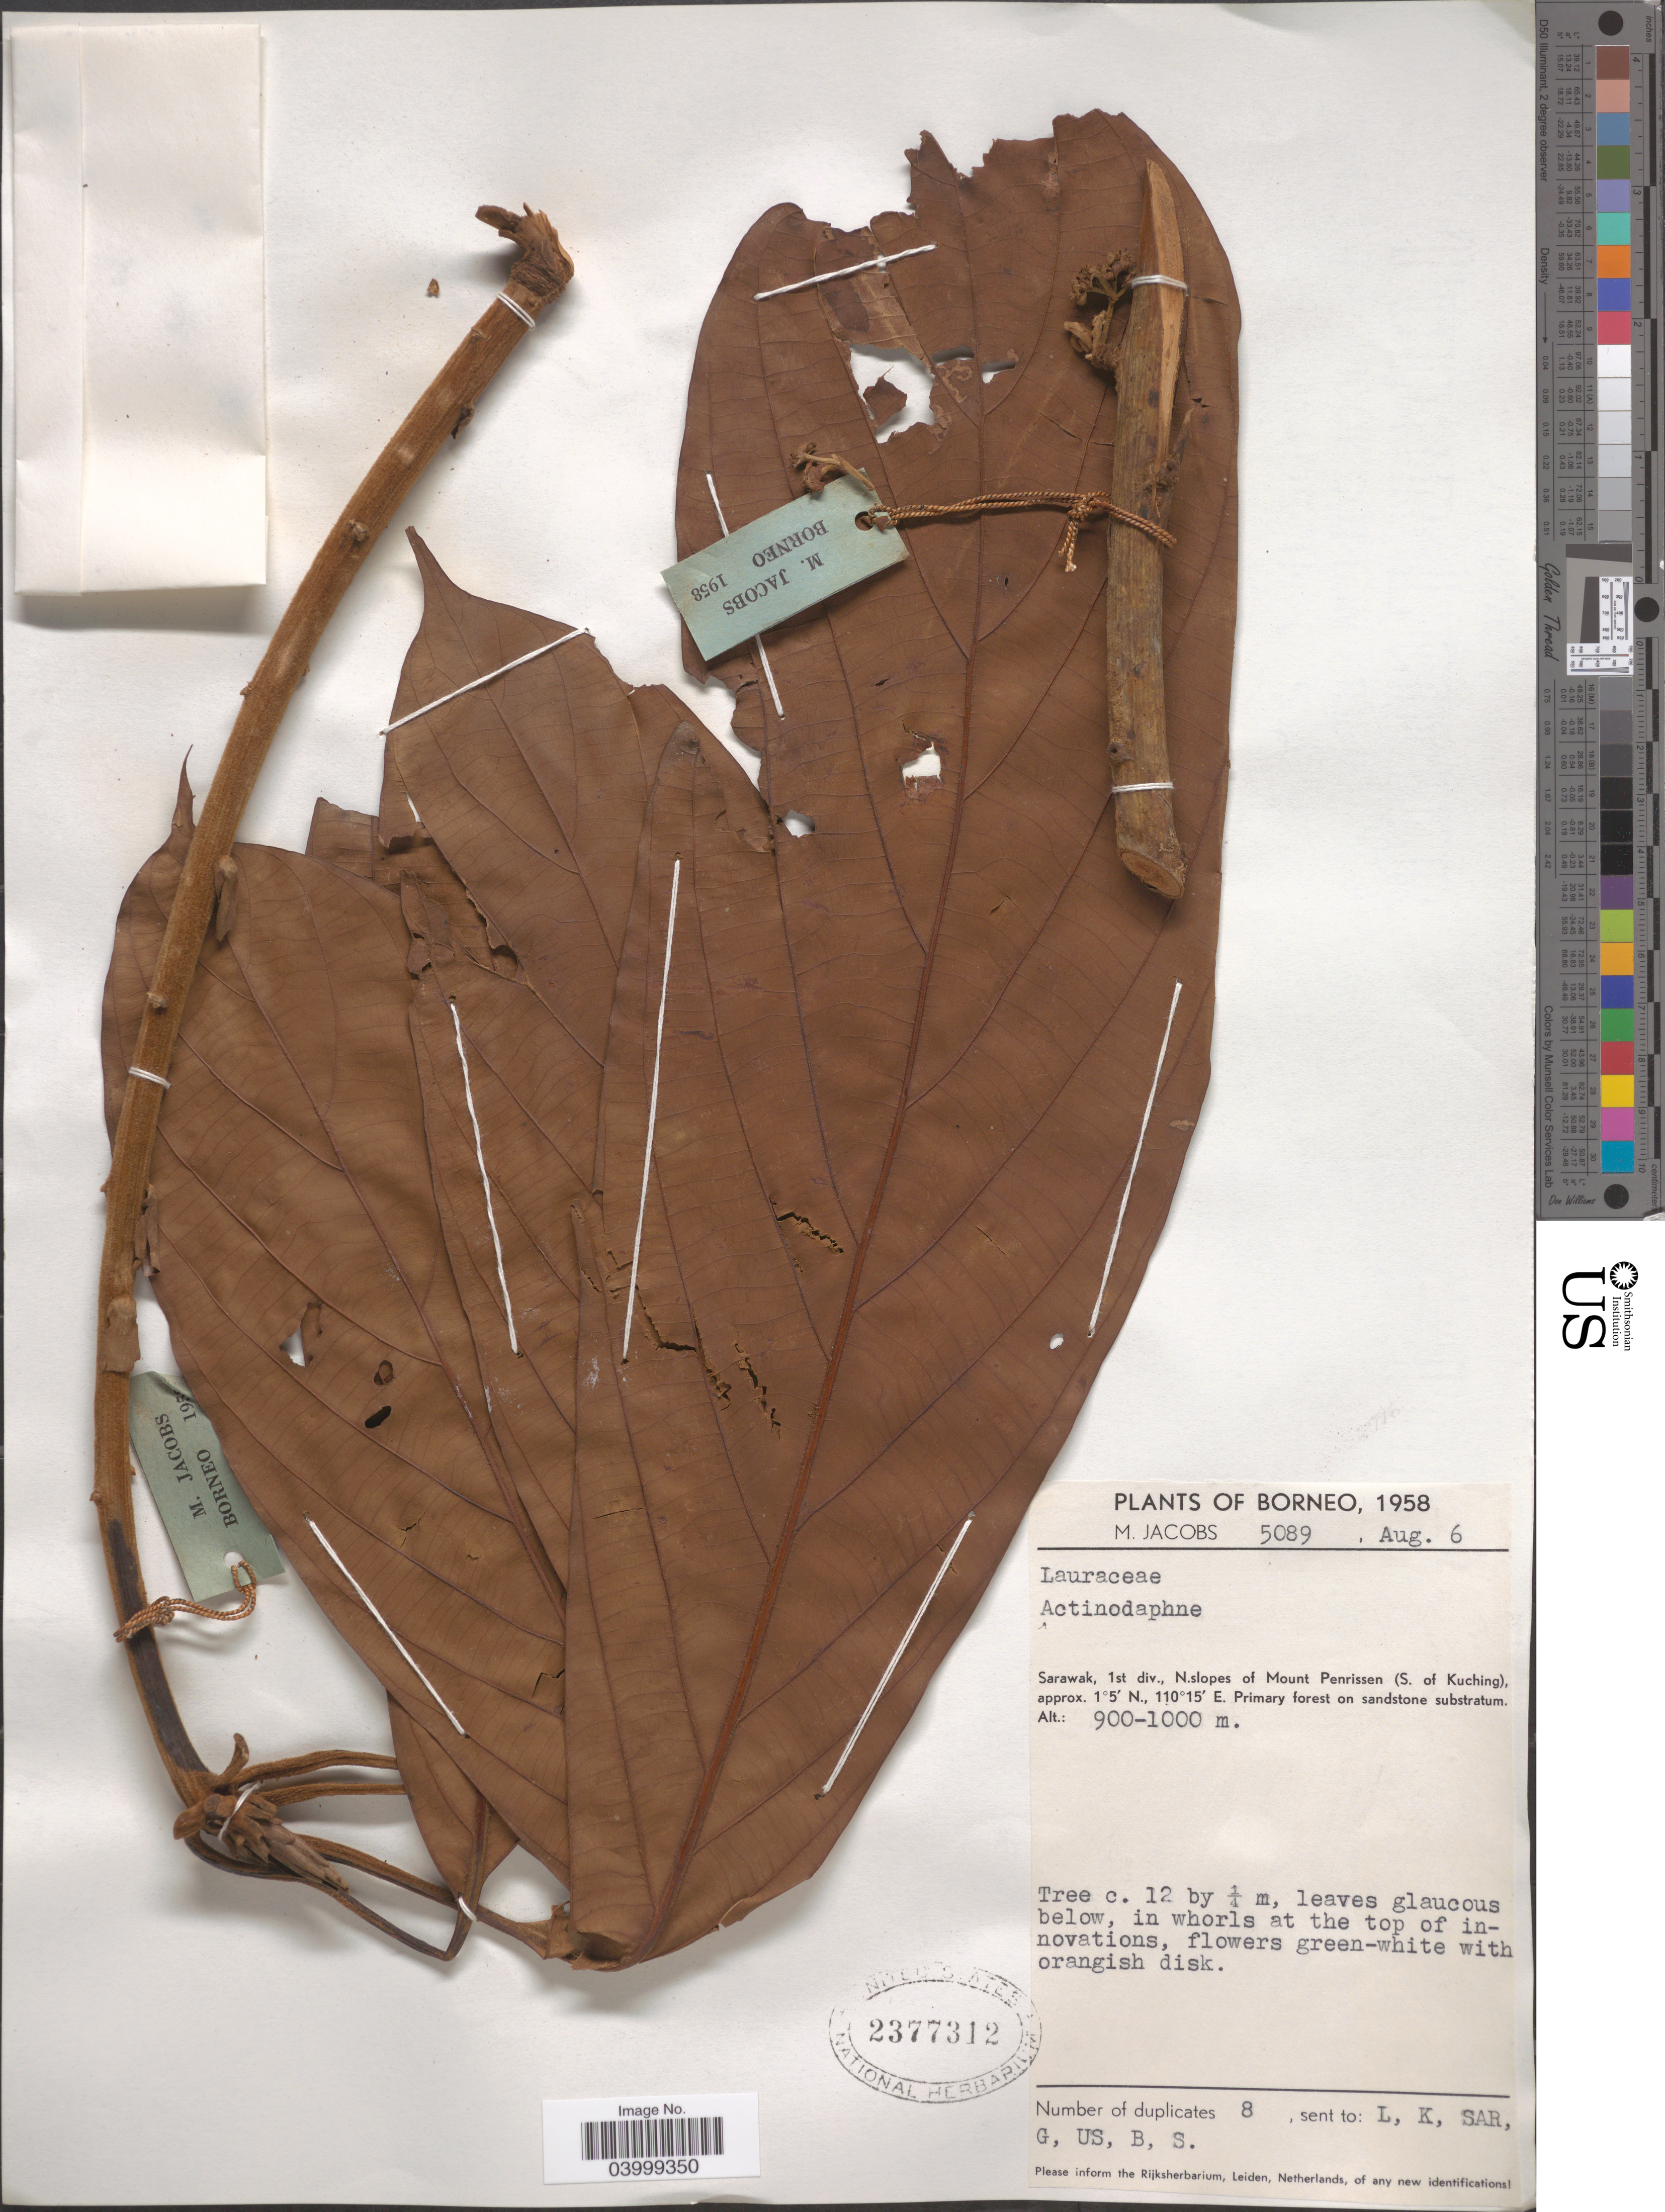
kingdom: Plantae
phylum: Tracheophyta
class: Magnoliopsida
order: Laurales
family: Lauraceae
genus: Actinodaphne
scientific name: Actinodaphne sp.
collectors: M. Jacobs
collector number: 5089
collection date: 1958-08-06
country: Malaysia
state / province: Sarawak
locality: Borneo. 1st. div., N. slopes of Mount Penrissen (S. of Kuching).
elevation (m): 900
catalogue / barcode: US 2377312